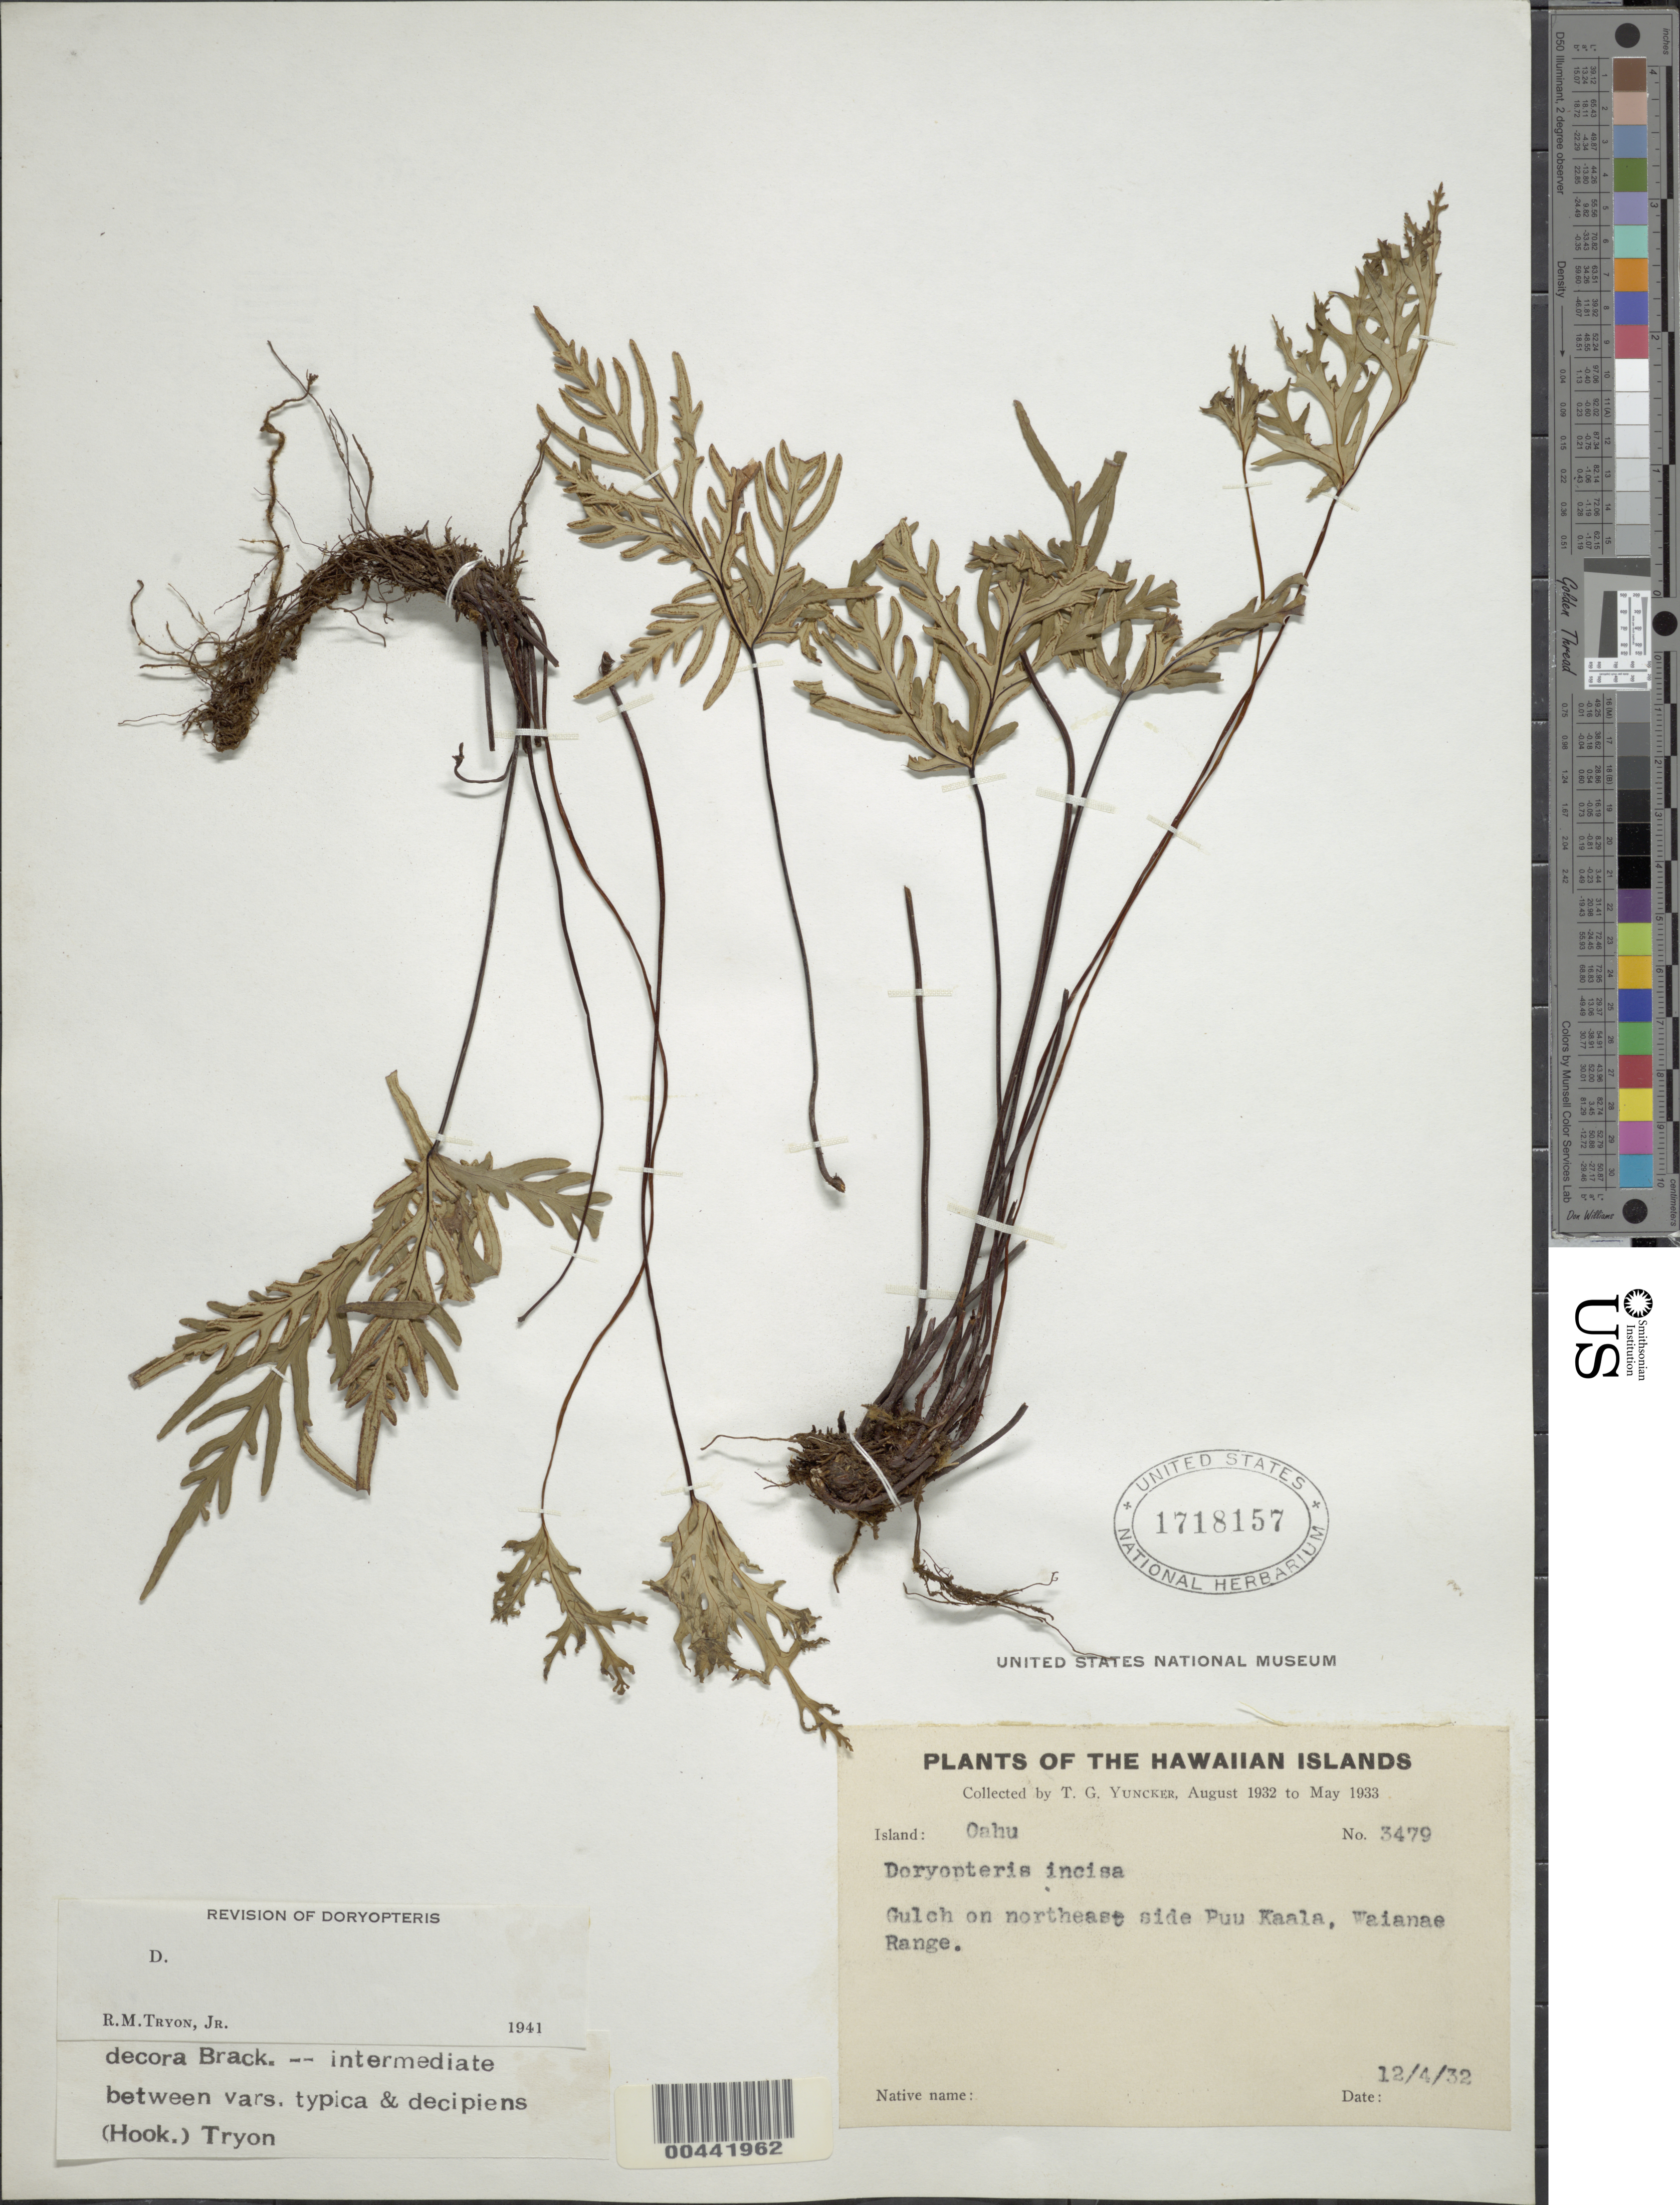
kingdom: Plantae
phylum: Tracheophyta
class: Polypodiopsida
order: Polypodiales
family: Pteridaceae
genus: Doryopteris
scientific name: Doryopteris decipiens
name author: (Hook.) J. Sm.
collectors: T. G. Yuncker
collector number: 3479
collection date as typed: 4 Dec 1932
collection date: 1932-12-04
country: United States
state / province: Hawaii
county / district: Honolulu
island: Oahu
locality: Gulch on NE side Puu Kaala, Waianae Range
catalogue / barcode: US 1718157